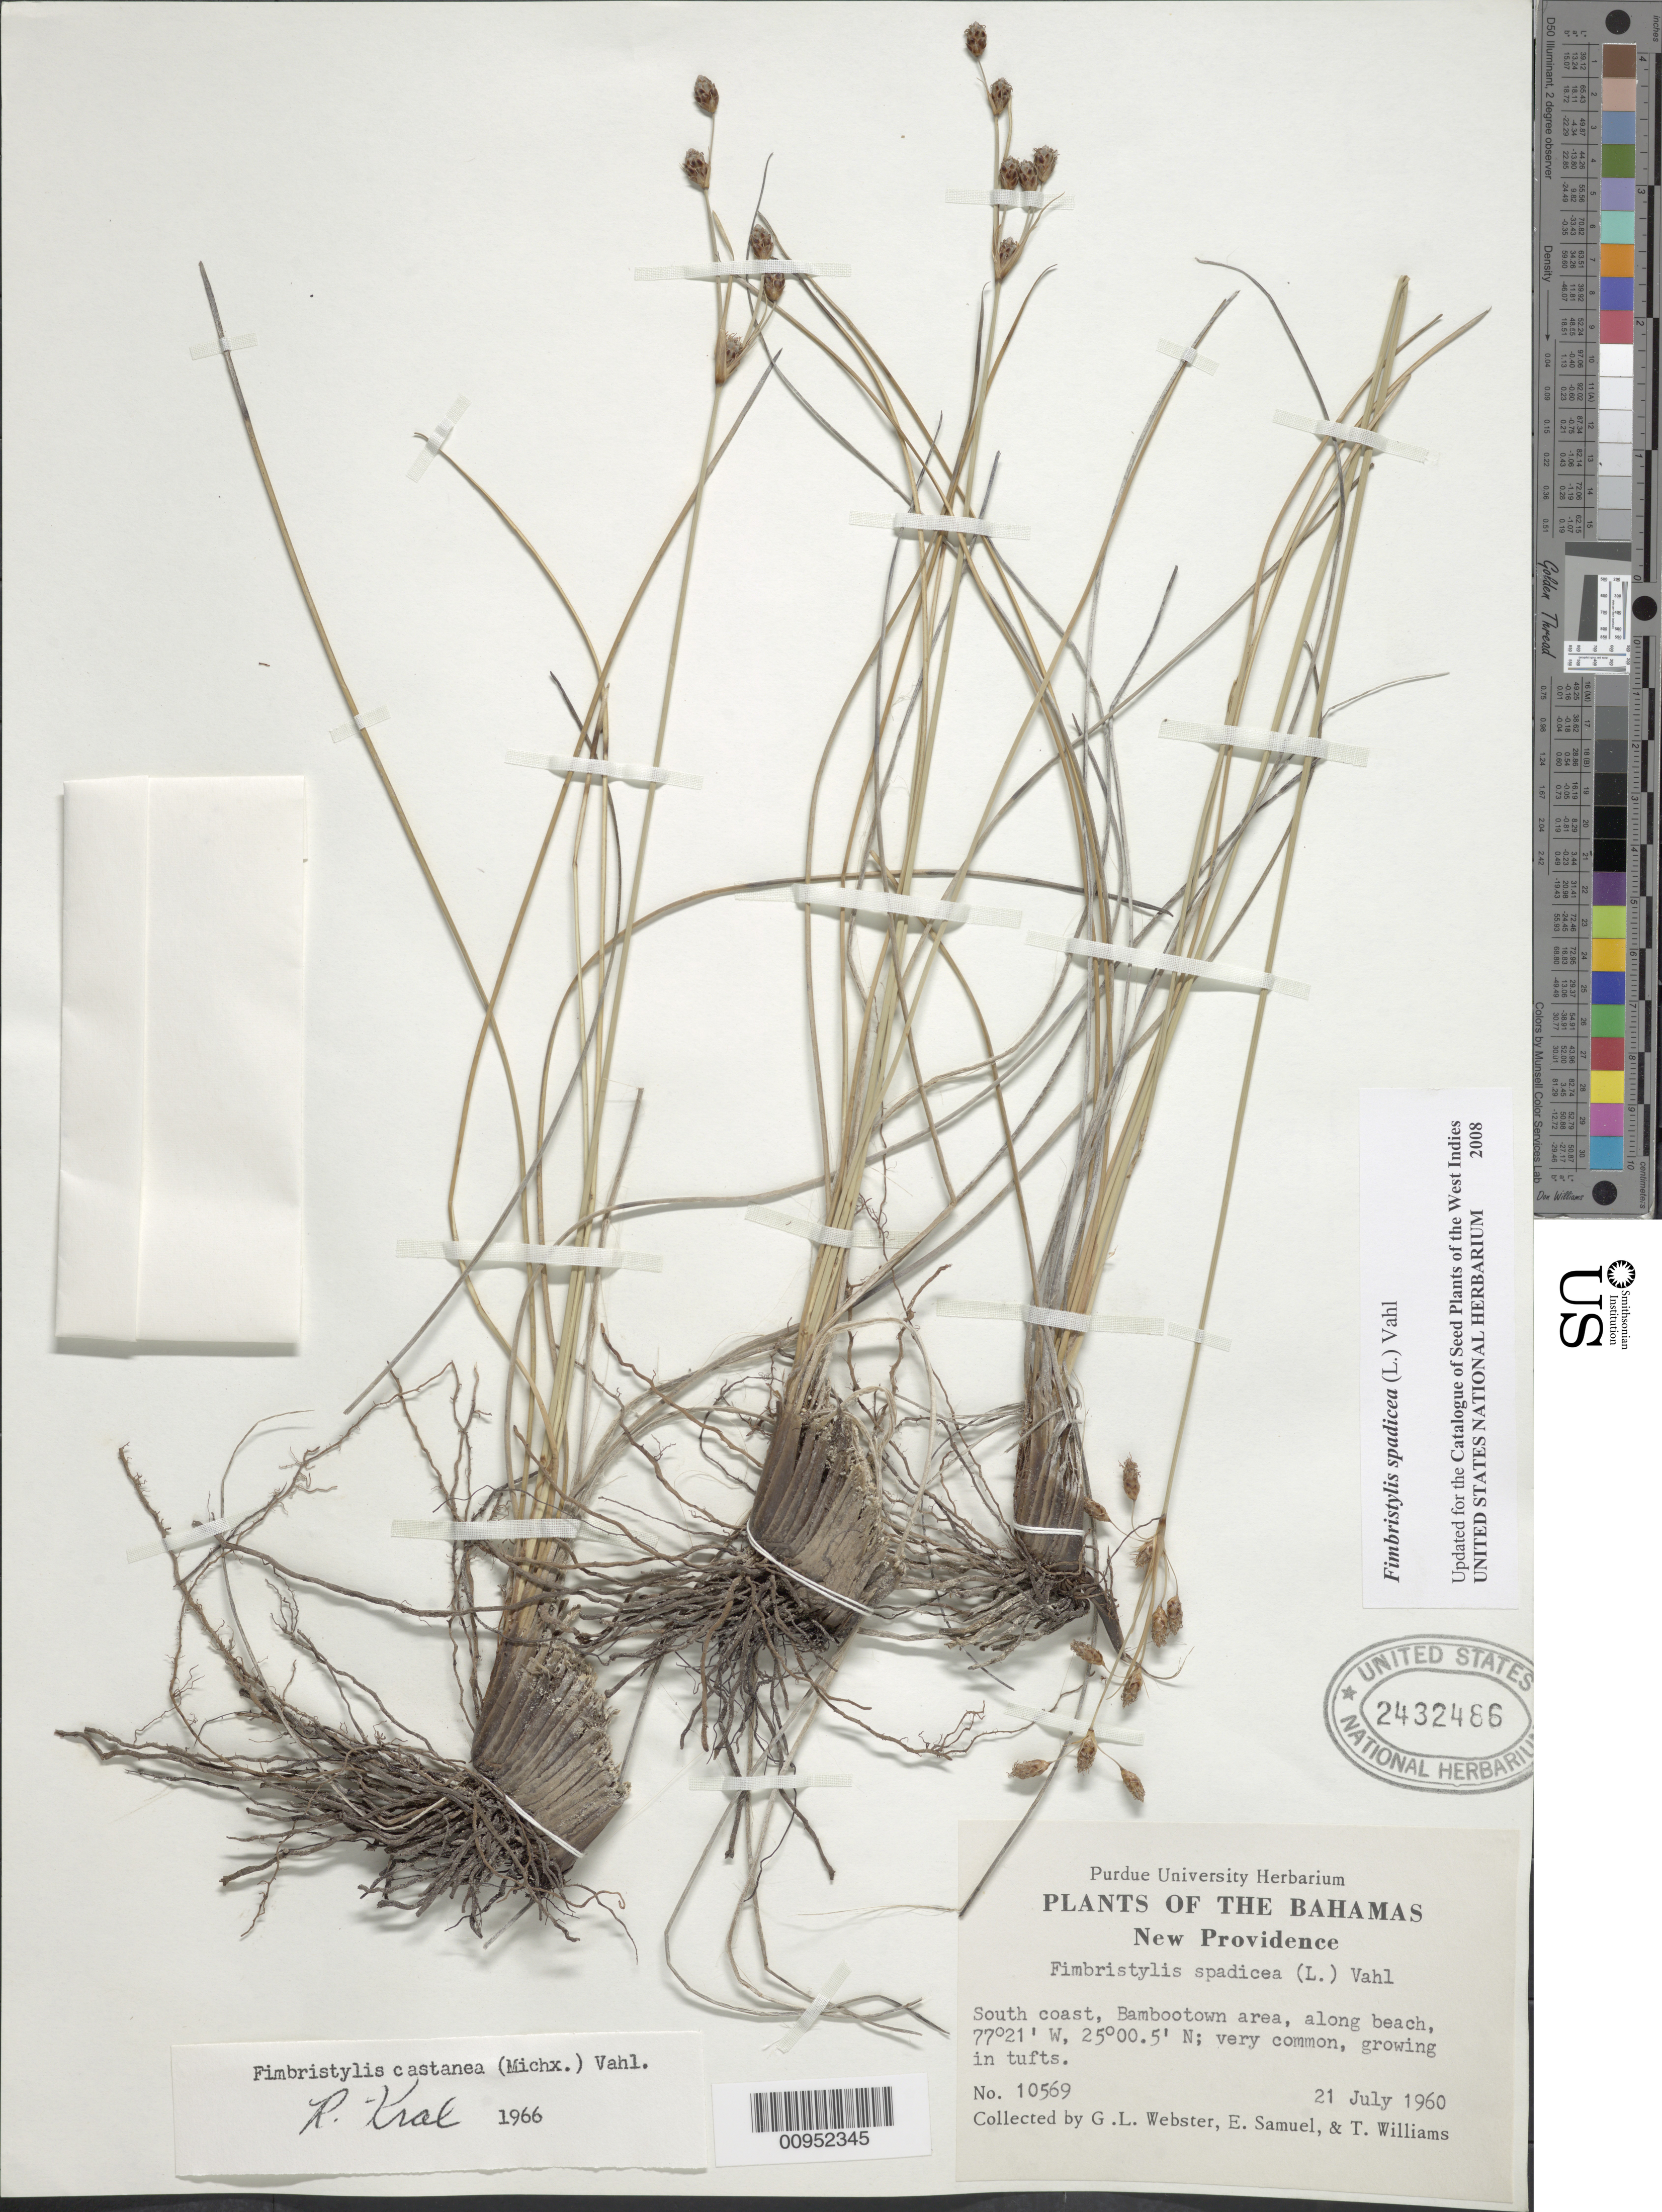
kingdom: Plantae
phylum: Tracheophyta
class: Liliopsida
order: Poales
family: Cyperaceae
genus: Fimbristylis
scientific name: Fimbristylis spadicea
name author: (L.) Vahl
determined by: Strong, M. T., (US), Smithsonian Institution - National Museum of Natural History (UNITED STATES)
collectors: G. L. Webster, E. Samuel & T. Williams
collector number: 10569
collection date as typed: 21 Jul 1960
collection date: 1960-07-21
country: Bahamas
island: New Providence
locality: South coast, Bambootown area, along beach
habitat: Along beach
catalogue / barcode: US 2432486